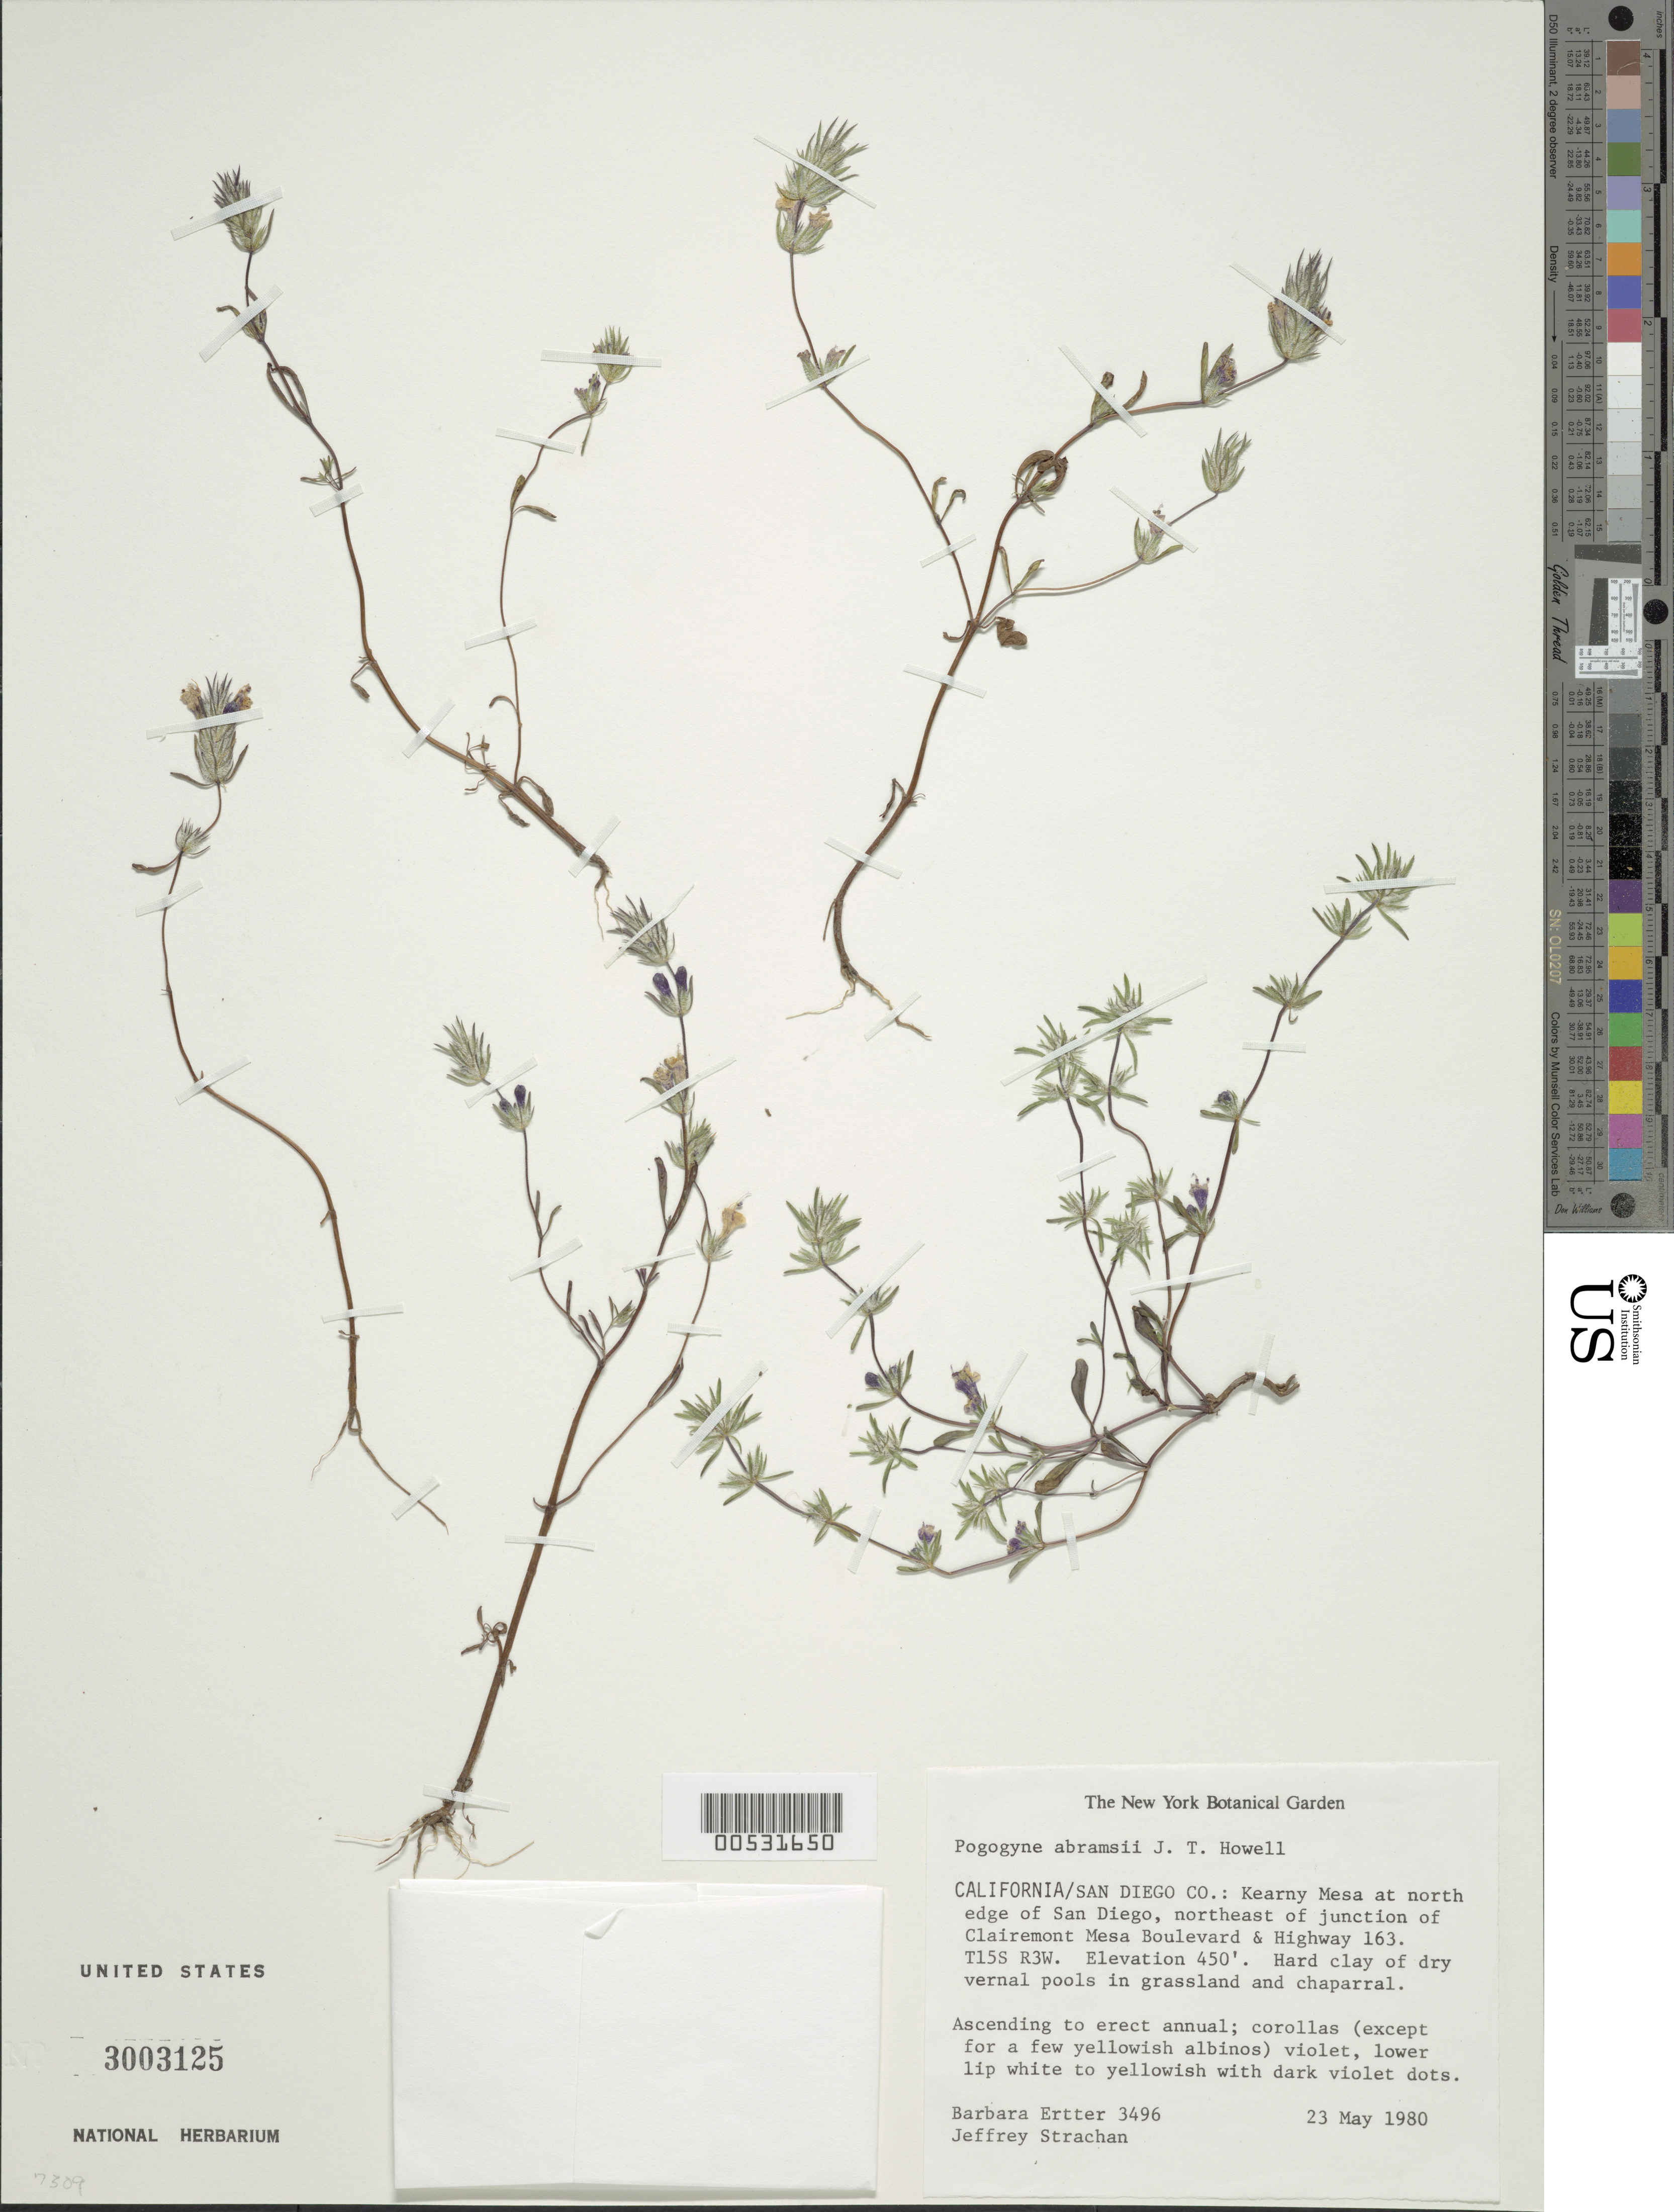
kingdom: Plantae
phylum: Tracheophyta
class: Magnoliopsida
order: Lamiales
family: Lamiaceae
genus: Pogogyne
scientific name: Pogogyne abramsii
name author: J.T. Howell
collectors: B. Ertter & J. Strachan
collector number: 3496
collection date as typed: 23 May 1980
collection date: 1980-05-23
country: United States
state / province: California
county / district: San Diego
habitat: Hard clay of dry vernal pools in grassland and chaparral.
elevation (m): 137.1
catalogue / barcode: US 3003125